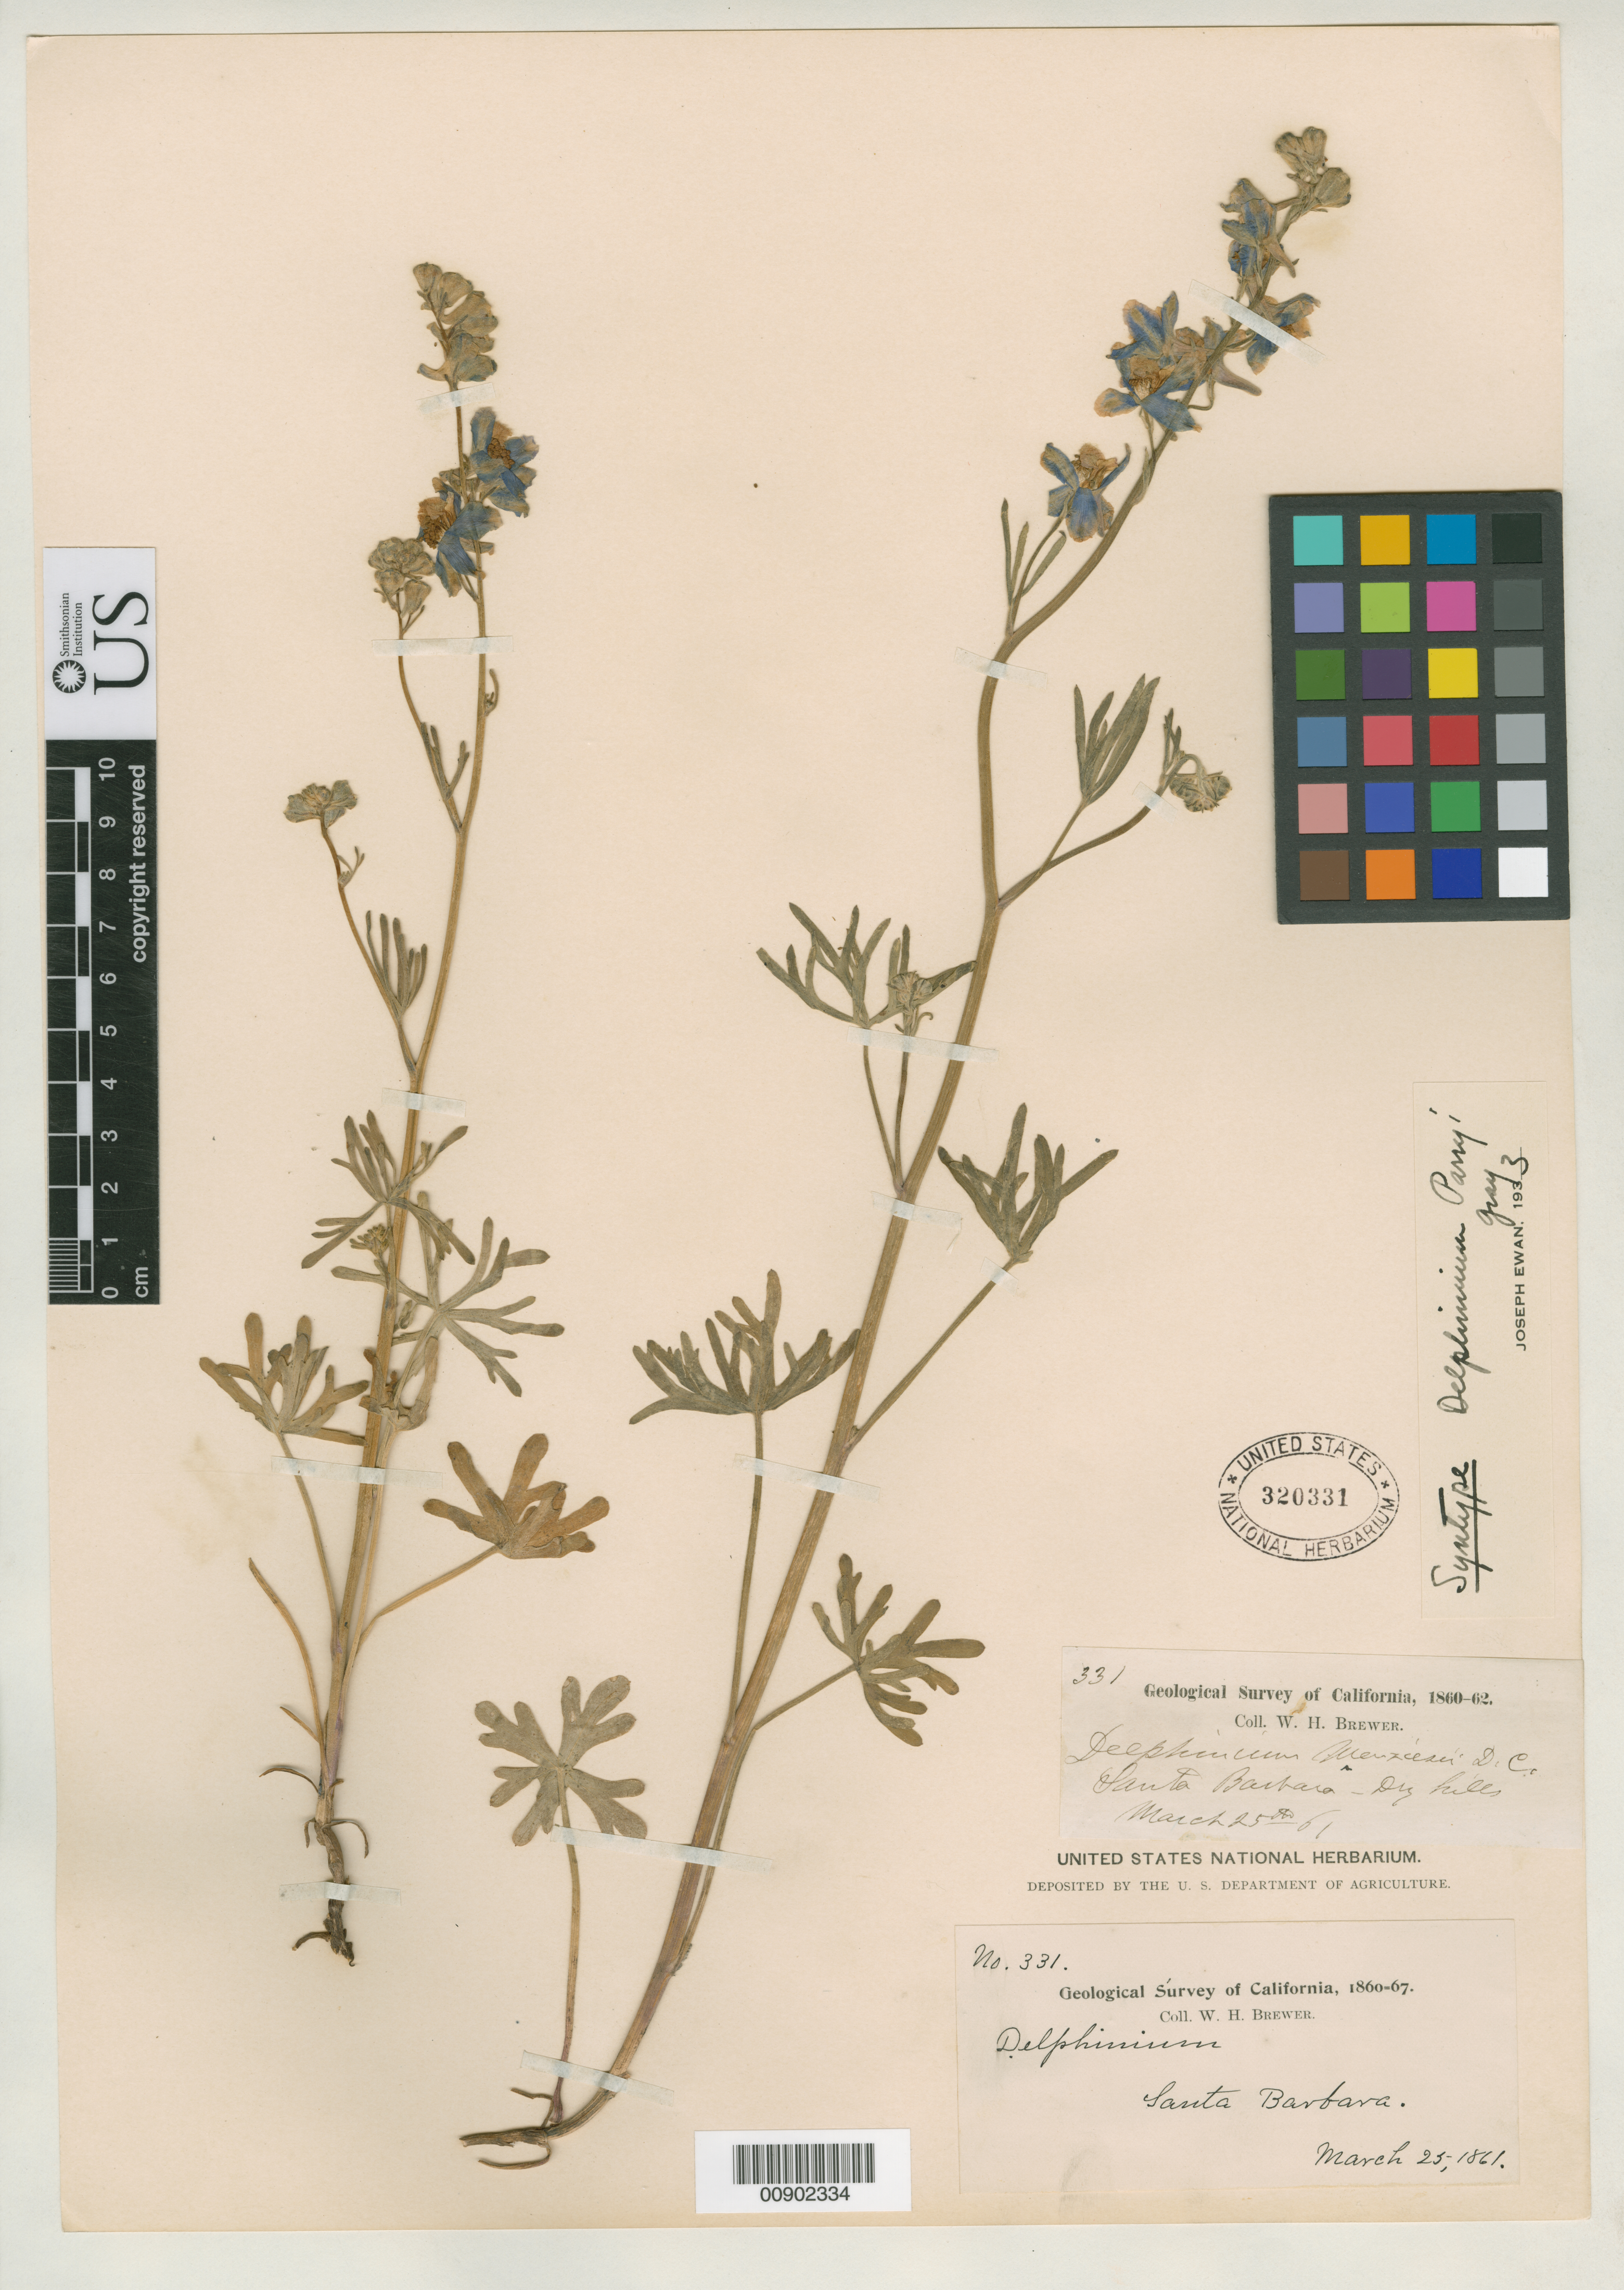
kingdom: Plantae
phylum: Tracheophyta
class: Magnoliopsida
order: Ranunculales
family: Ranunculaceae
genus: Delphinium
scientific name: Delphinium parryi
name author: A. Gray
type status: Syntype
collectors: W. H. Brewer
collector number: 331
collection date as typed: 25 Mar 1861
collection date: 1861-03-25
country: United States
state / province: California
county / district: Santa Barbara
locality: Santa Barbara.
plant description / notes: [Lecto]type is Parry s.n. 1850 (NY) as cited by J. Ewan, Univ. Colorado Stud., ser. D, Phys. Sci. 2: 180 (1945). Lectotype is Parry & Lemmon 5 (GH) as cited by Warnock, Phytologia 67: 481 (1989); this collection cited as "paratype" by Ewan.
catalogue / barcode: US 320331